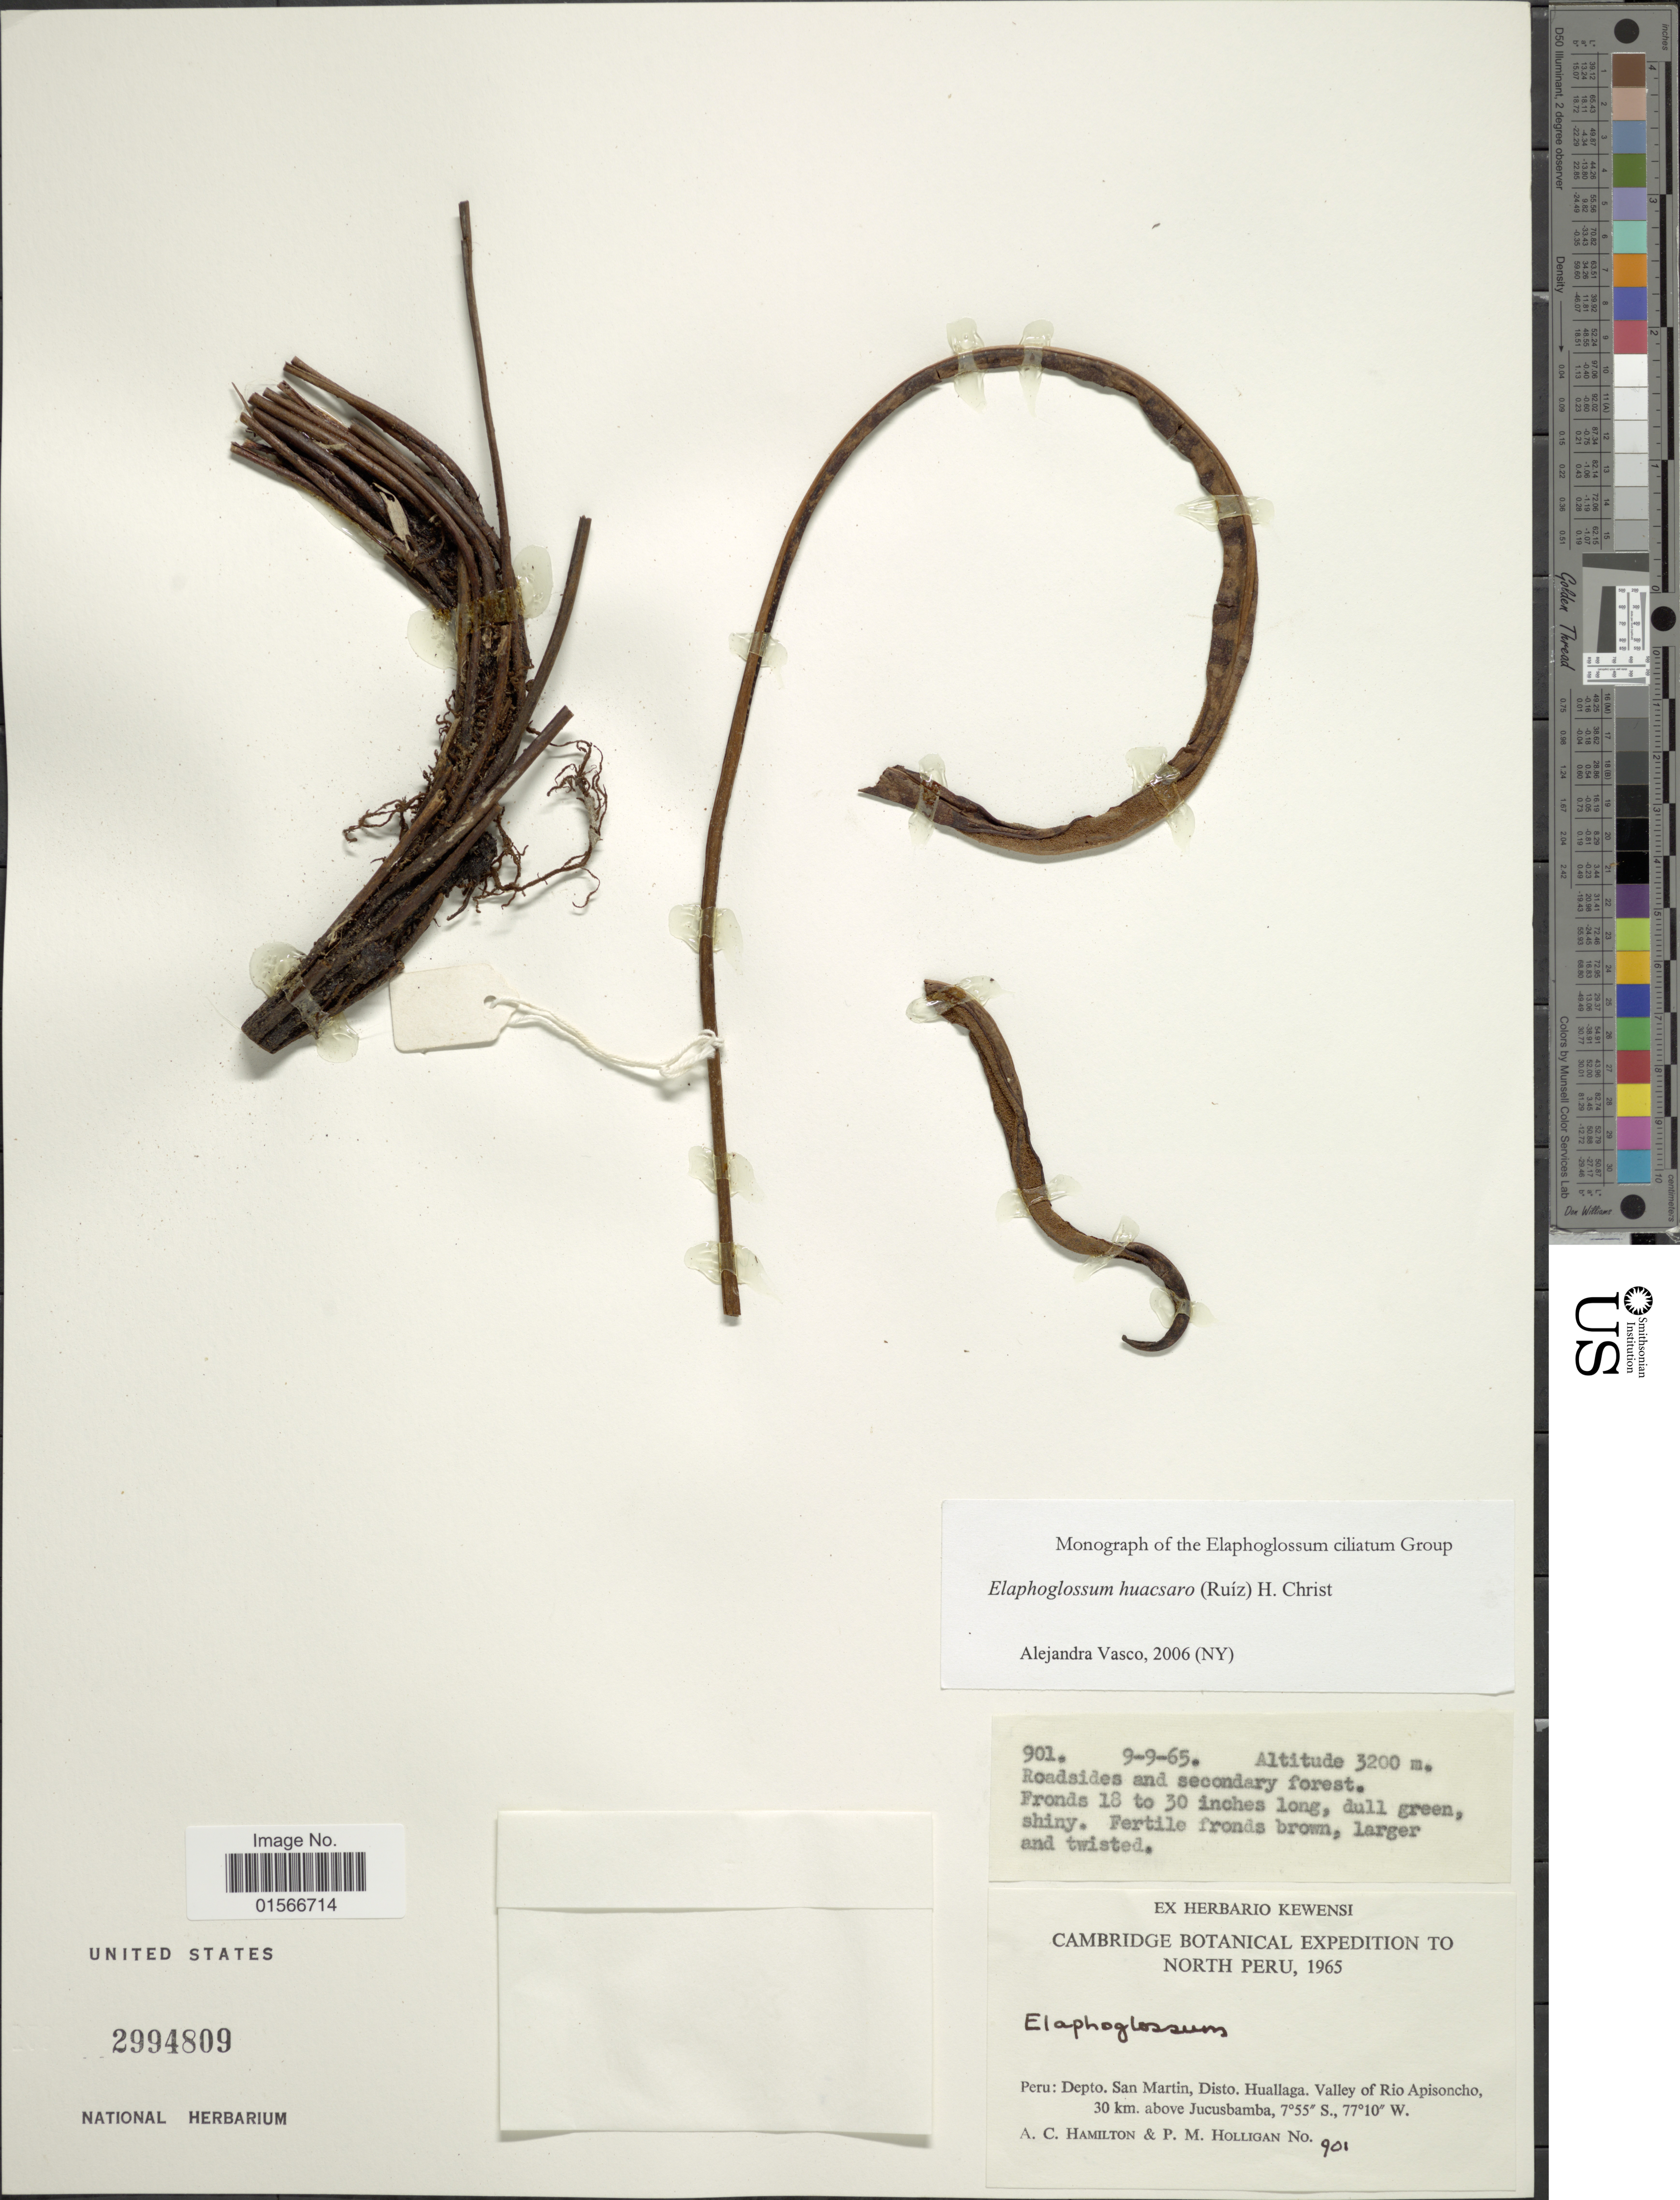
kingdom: Plantae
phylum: Tracheophyta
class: Polypodiopsida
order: Polypodiales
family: Dryopteridaceae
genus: Elaphoglossum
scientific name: Elaphoglossum huacsaro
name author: (Ruiz) Christ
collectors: A. Hamilton & P. Holligan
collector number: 901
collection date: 1965-09-09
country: Peru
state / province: San Martín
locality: Depto. San Martin, Disto Huallaga, Valley of Rio Apisoncho, 30 km above Jucusbamba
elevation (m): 3200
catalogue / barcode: US 2994809